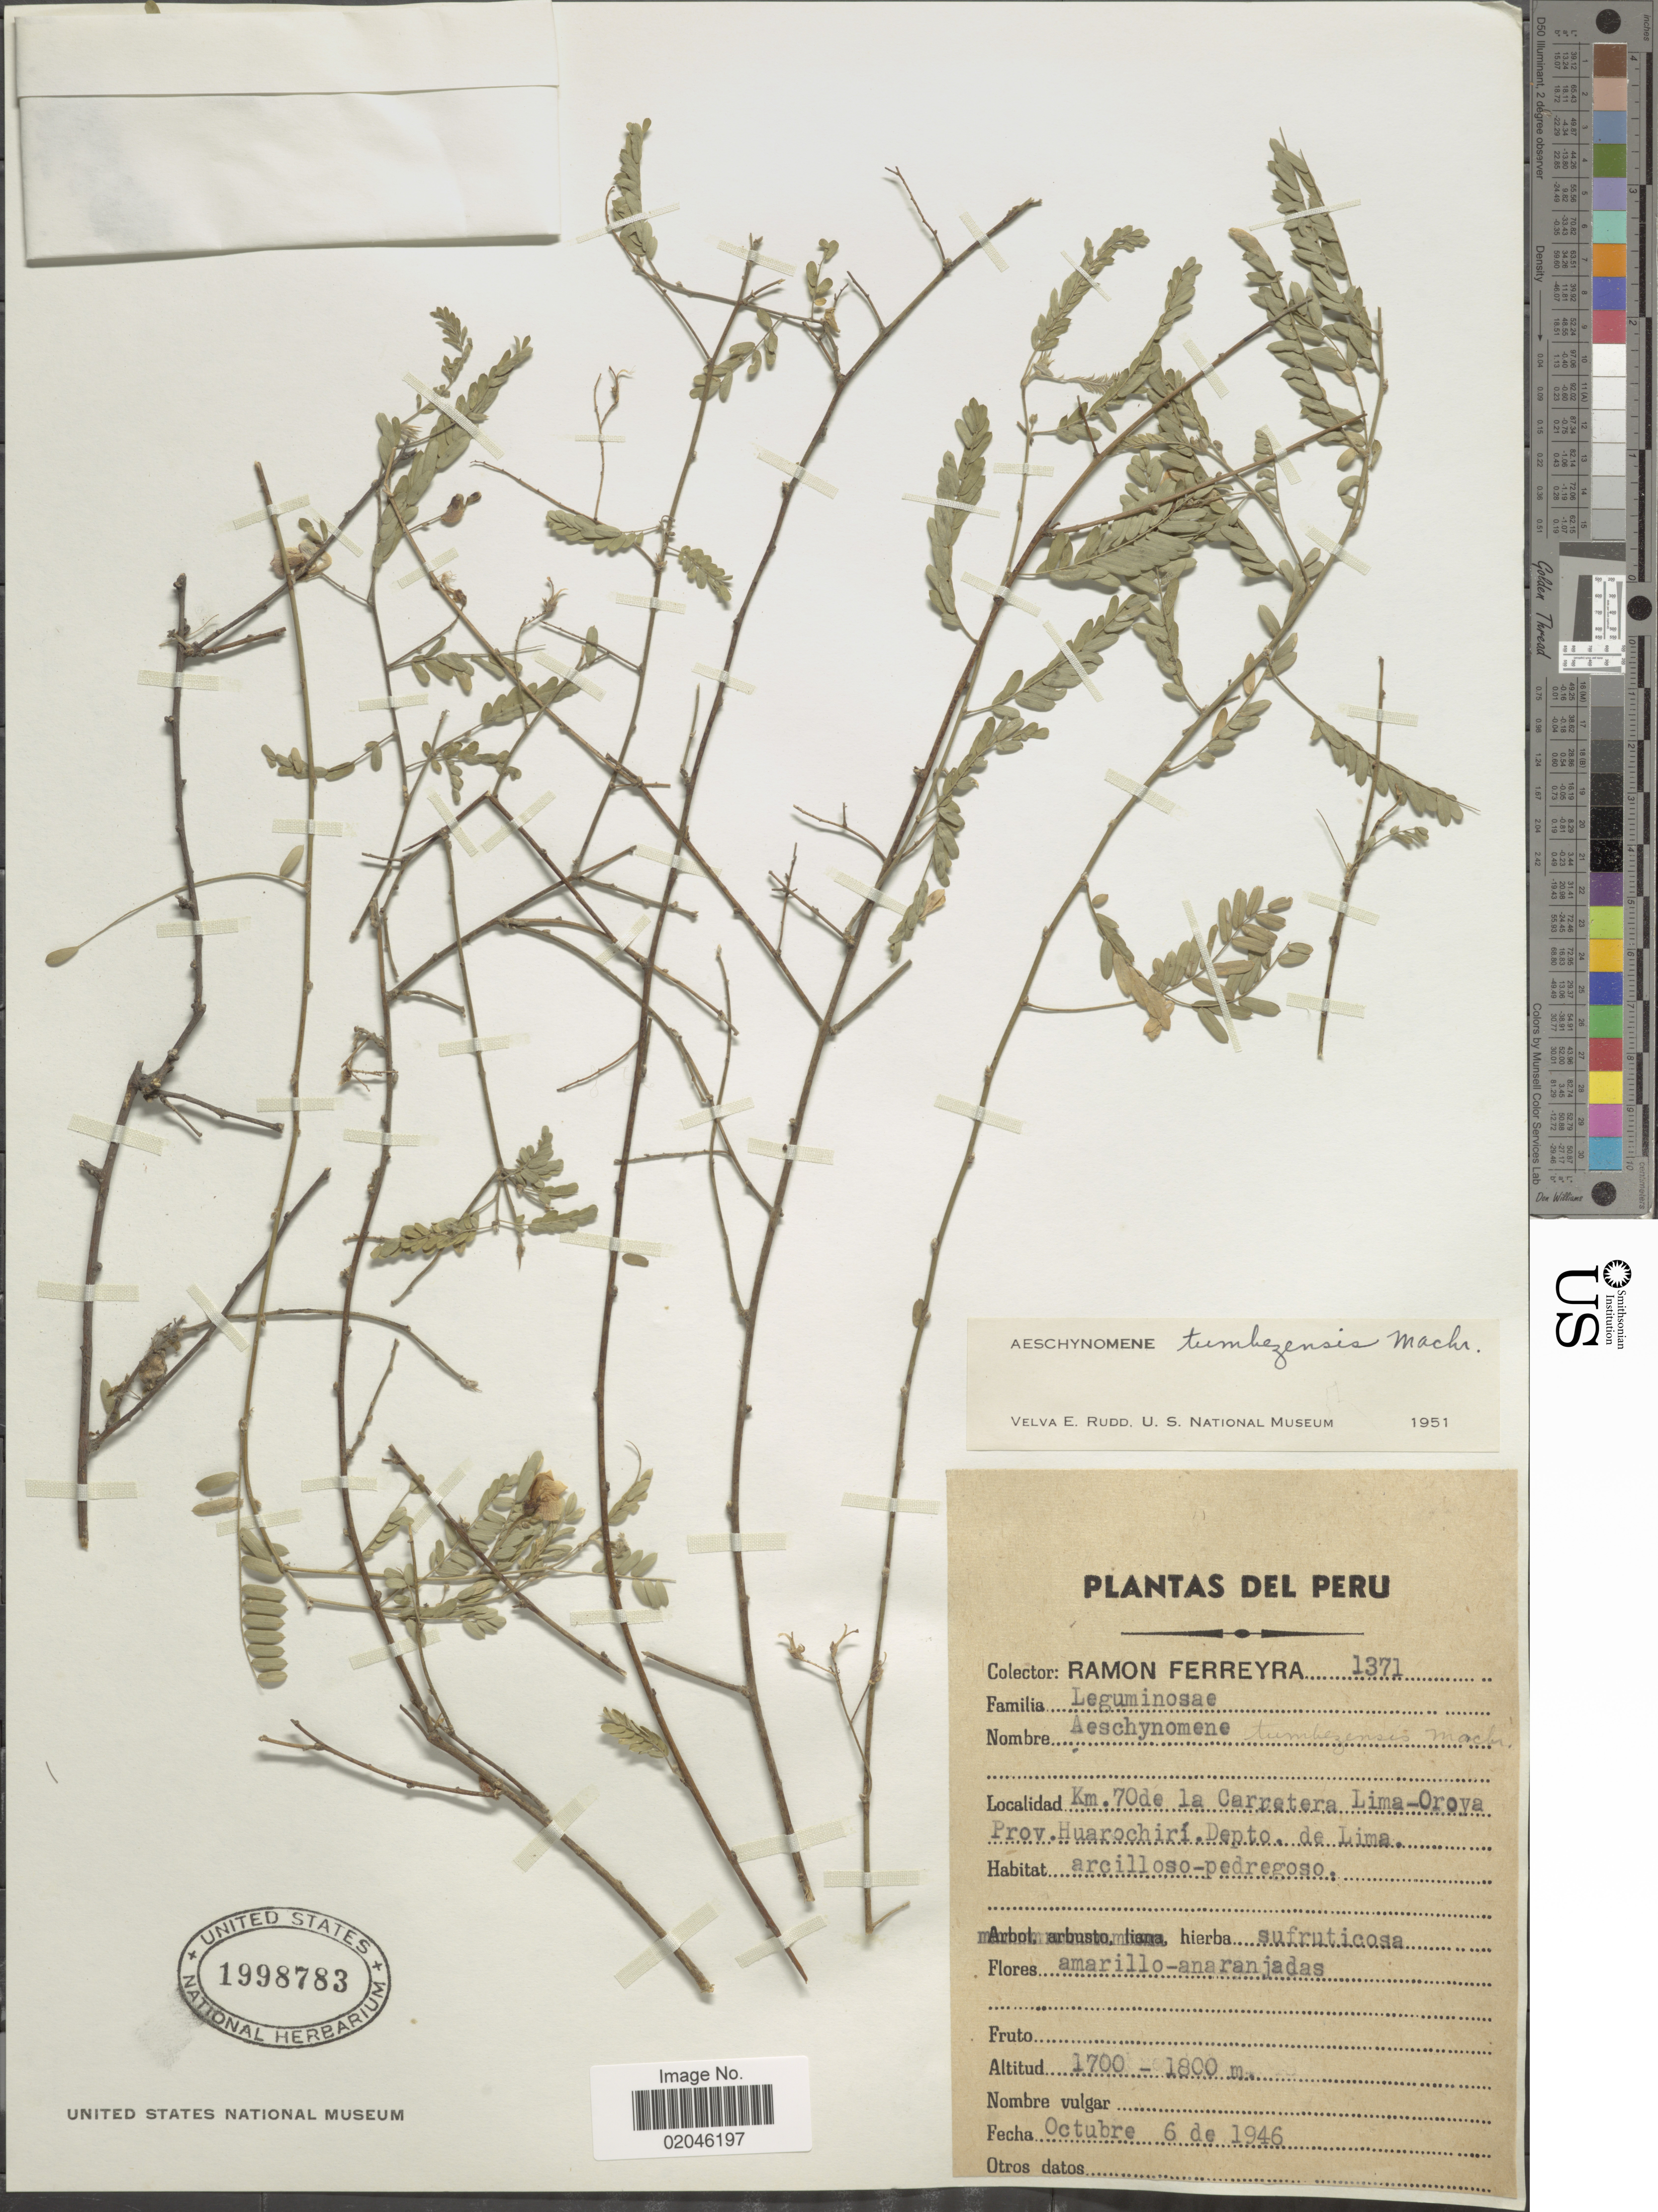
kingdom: Plantae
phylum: Tracheophyta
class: Magnoliopsida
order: Fabales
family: Fabaceae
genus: Aeschynomene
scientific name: Aeschynomene tumbezensis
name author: J.F. Macbr.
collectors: R. A. Ferreyra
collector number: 1371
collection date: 1946-10-06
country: Peru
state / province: Lima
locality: Km. 70 de la Carretera Lima - Oroya, Prov. Huarochirí, Depto. de Lima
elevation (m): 1700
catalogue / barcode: US 1998783